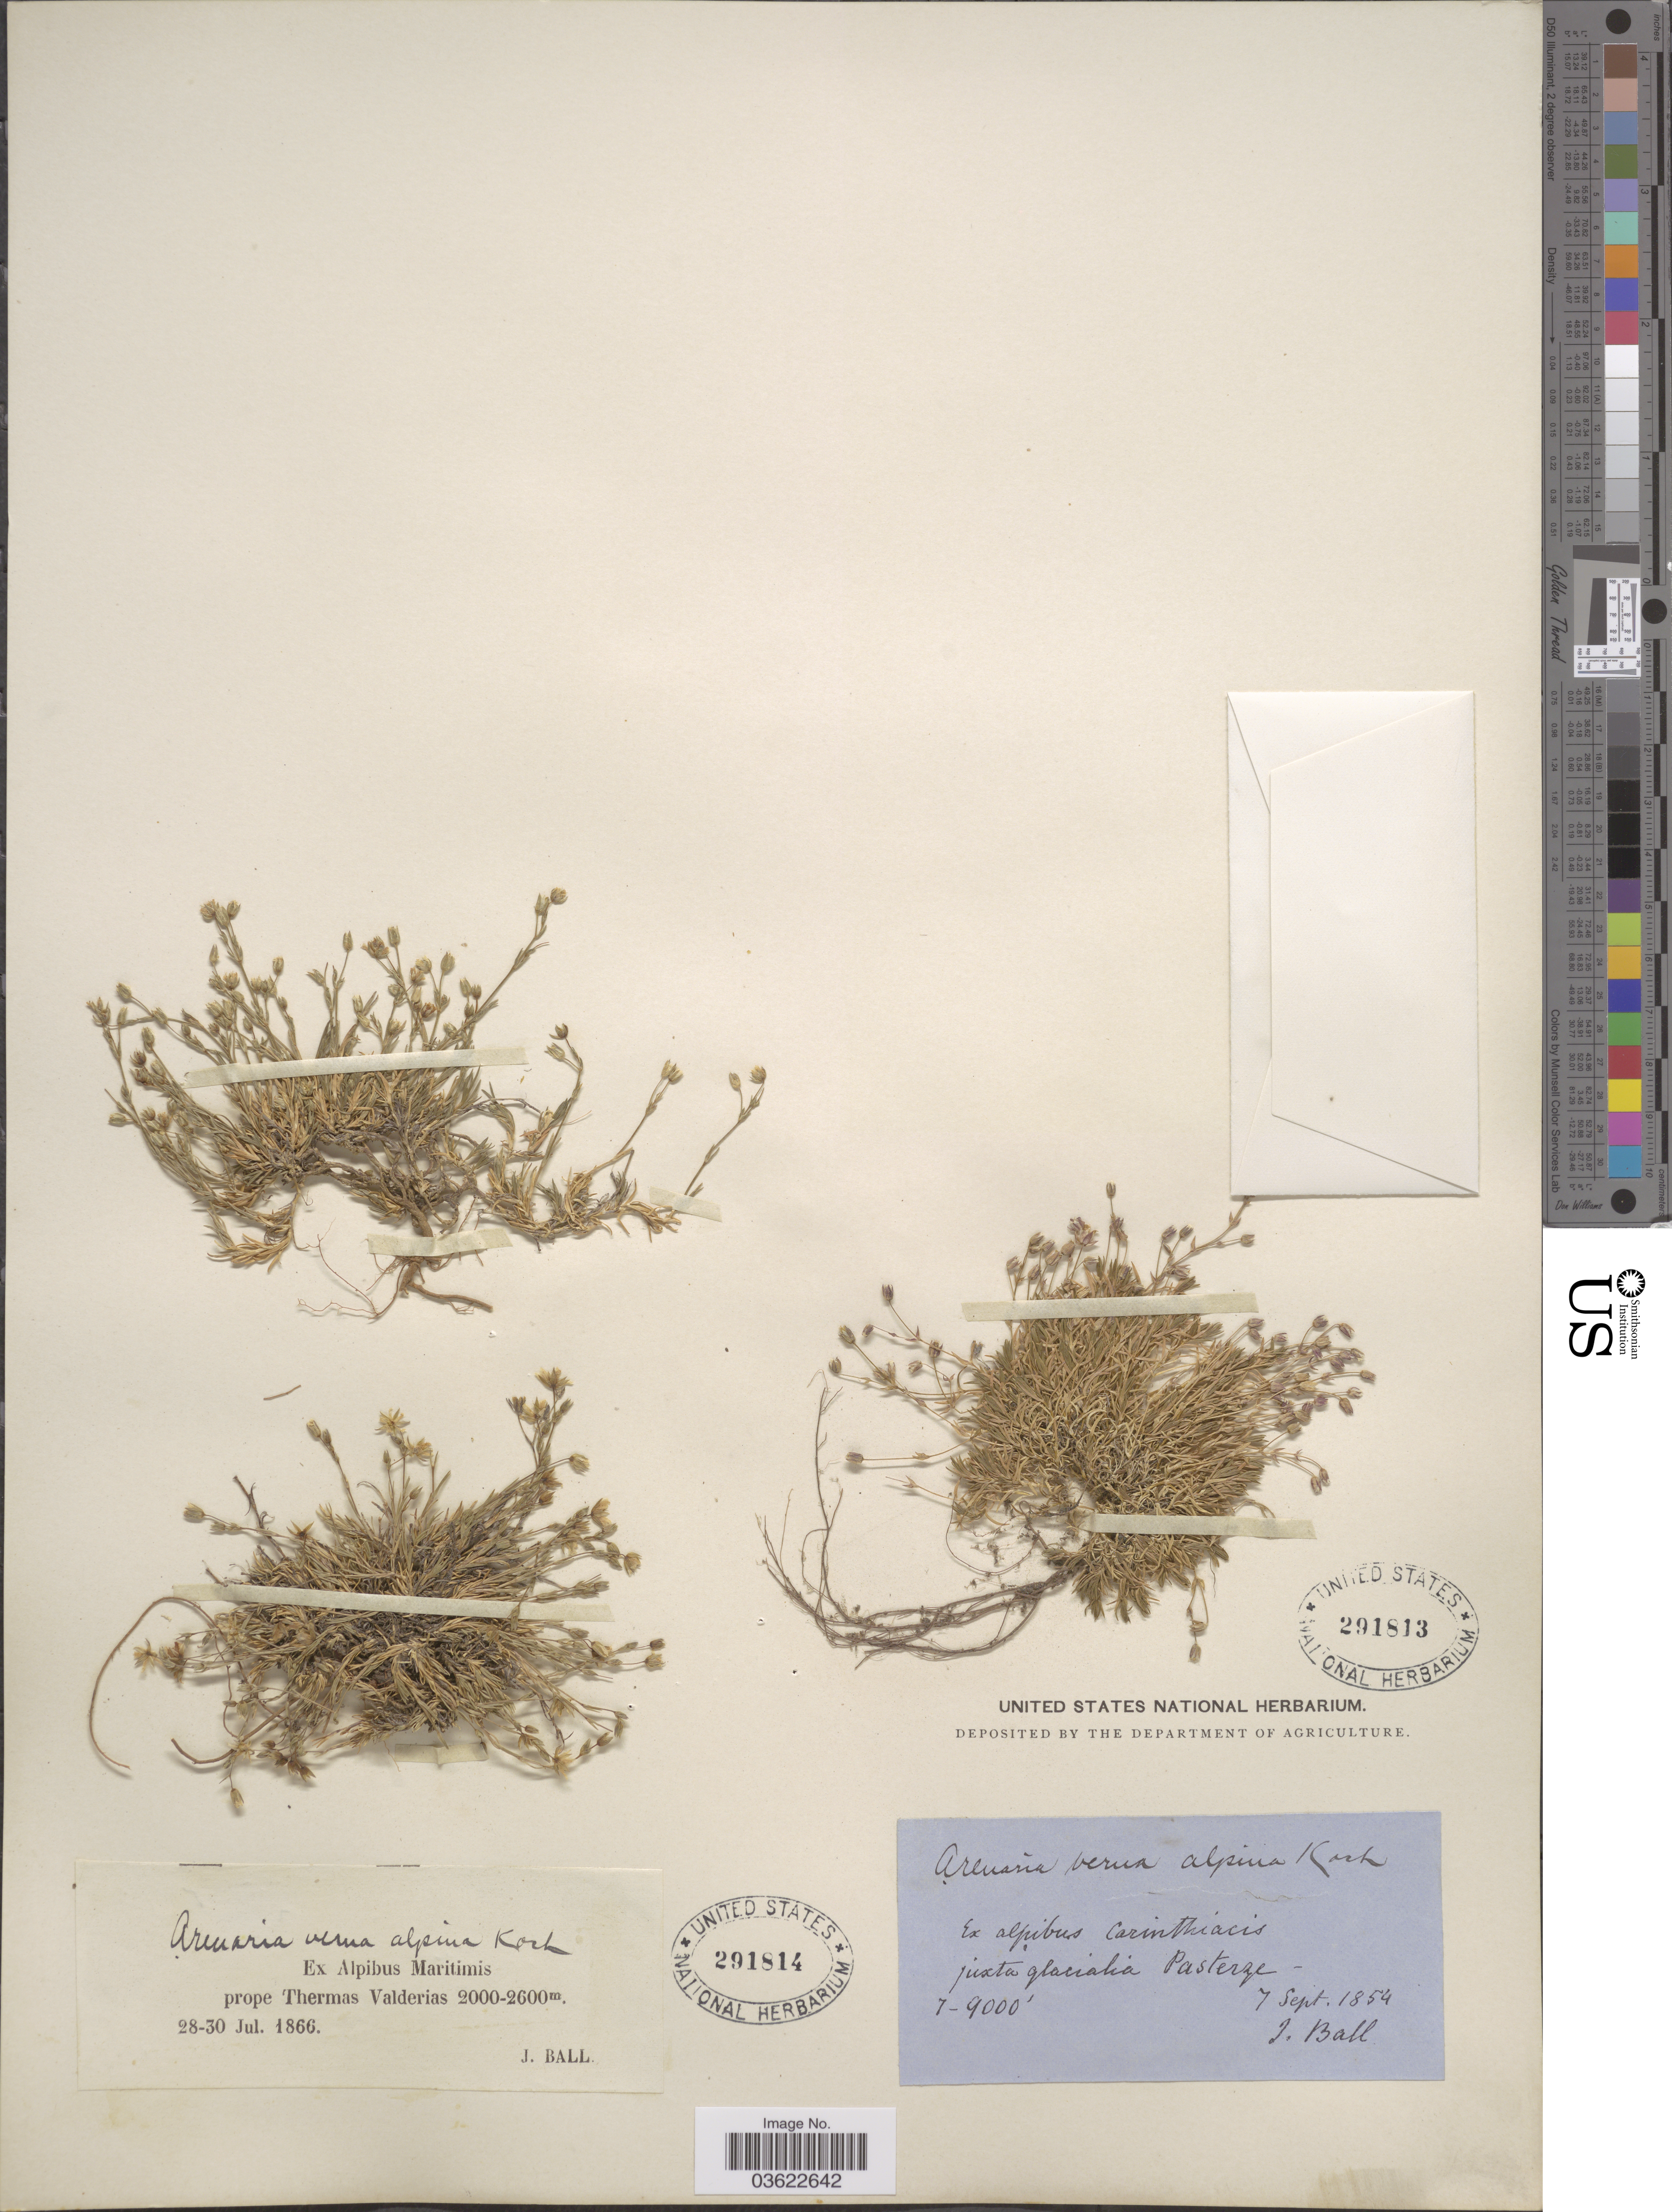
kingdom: Plantae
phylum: Tracheophyta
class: Magnoliopsida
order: Caryophyllales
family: Caryophyllaceae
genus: Arenaria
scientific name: Arenaria verna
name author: L.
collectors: J. Ball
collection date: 1866-07-28/1866-07-30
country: Italy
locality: Ex Alpibus Maritimis prope Thermas Valderias.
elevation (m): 2000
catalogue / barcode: US 291814